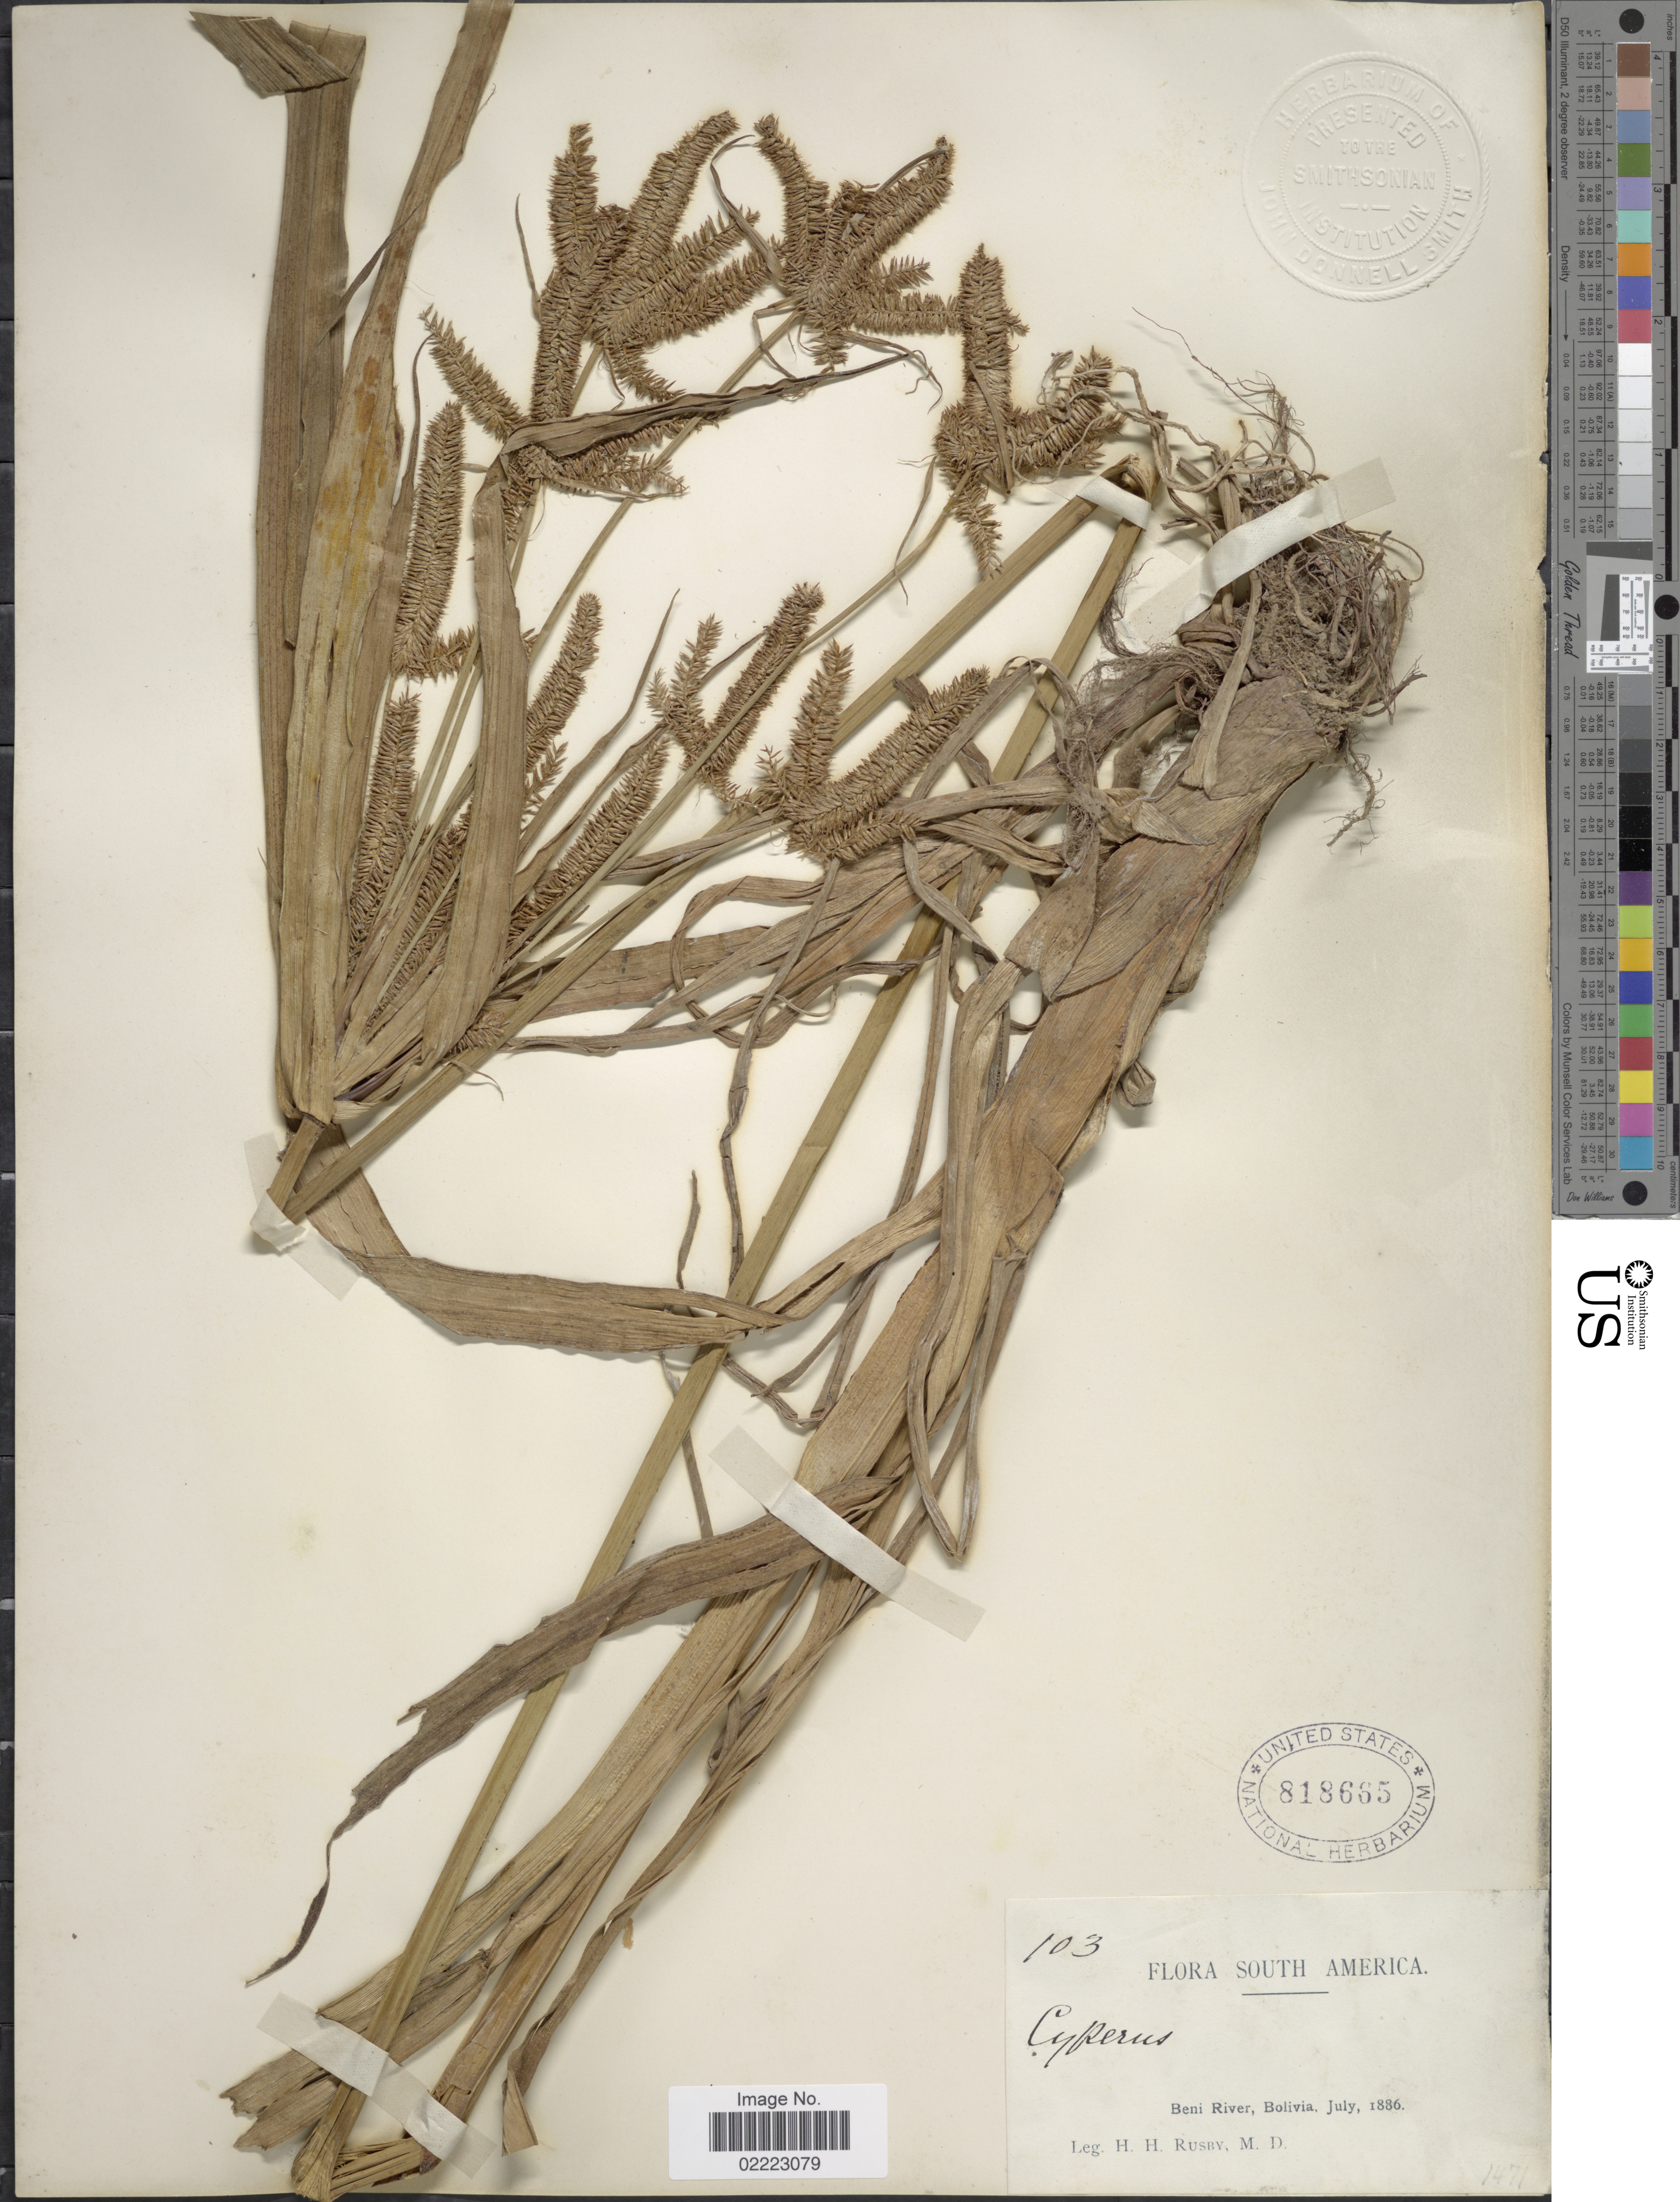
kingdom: Plantae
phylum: Tracheophyta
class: Liliopsida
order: Poales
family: Cyperaceae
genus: Cyperus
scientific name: Cyperus mutisii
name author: (Kunth) Andersson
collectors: H. H. Rusby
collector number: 103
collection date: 1886-07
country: Bolivia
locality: Beni River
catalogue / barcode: US 818665